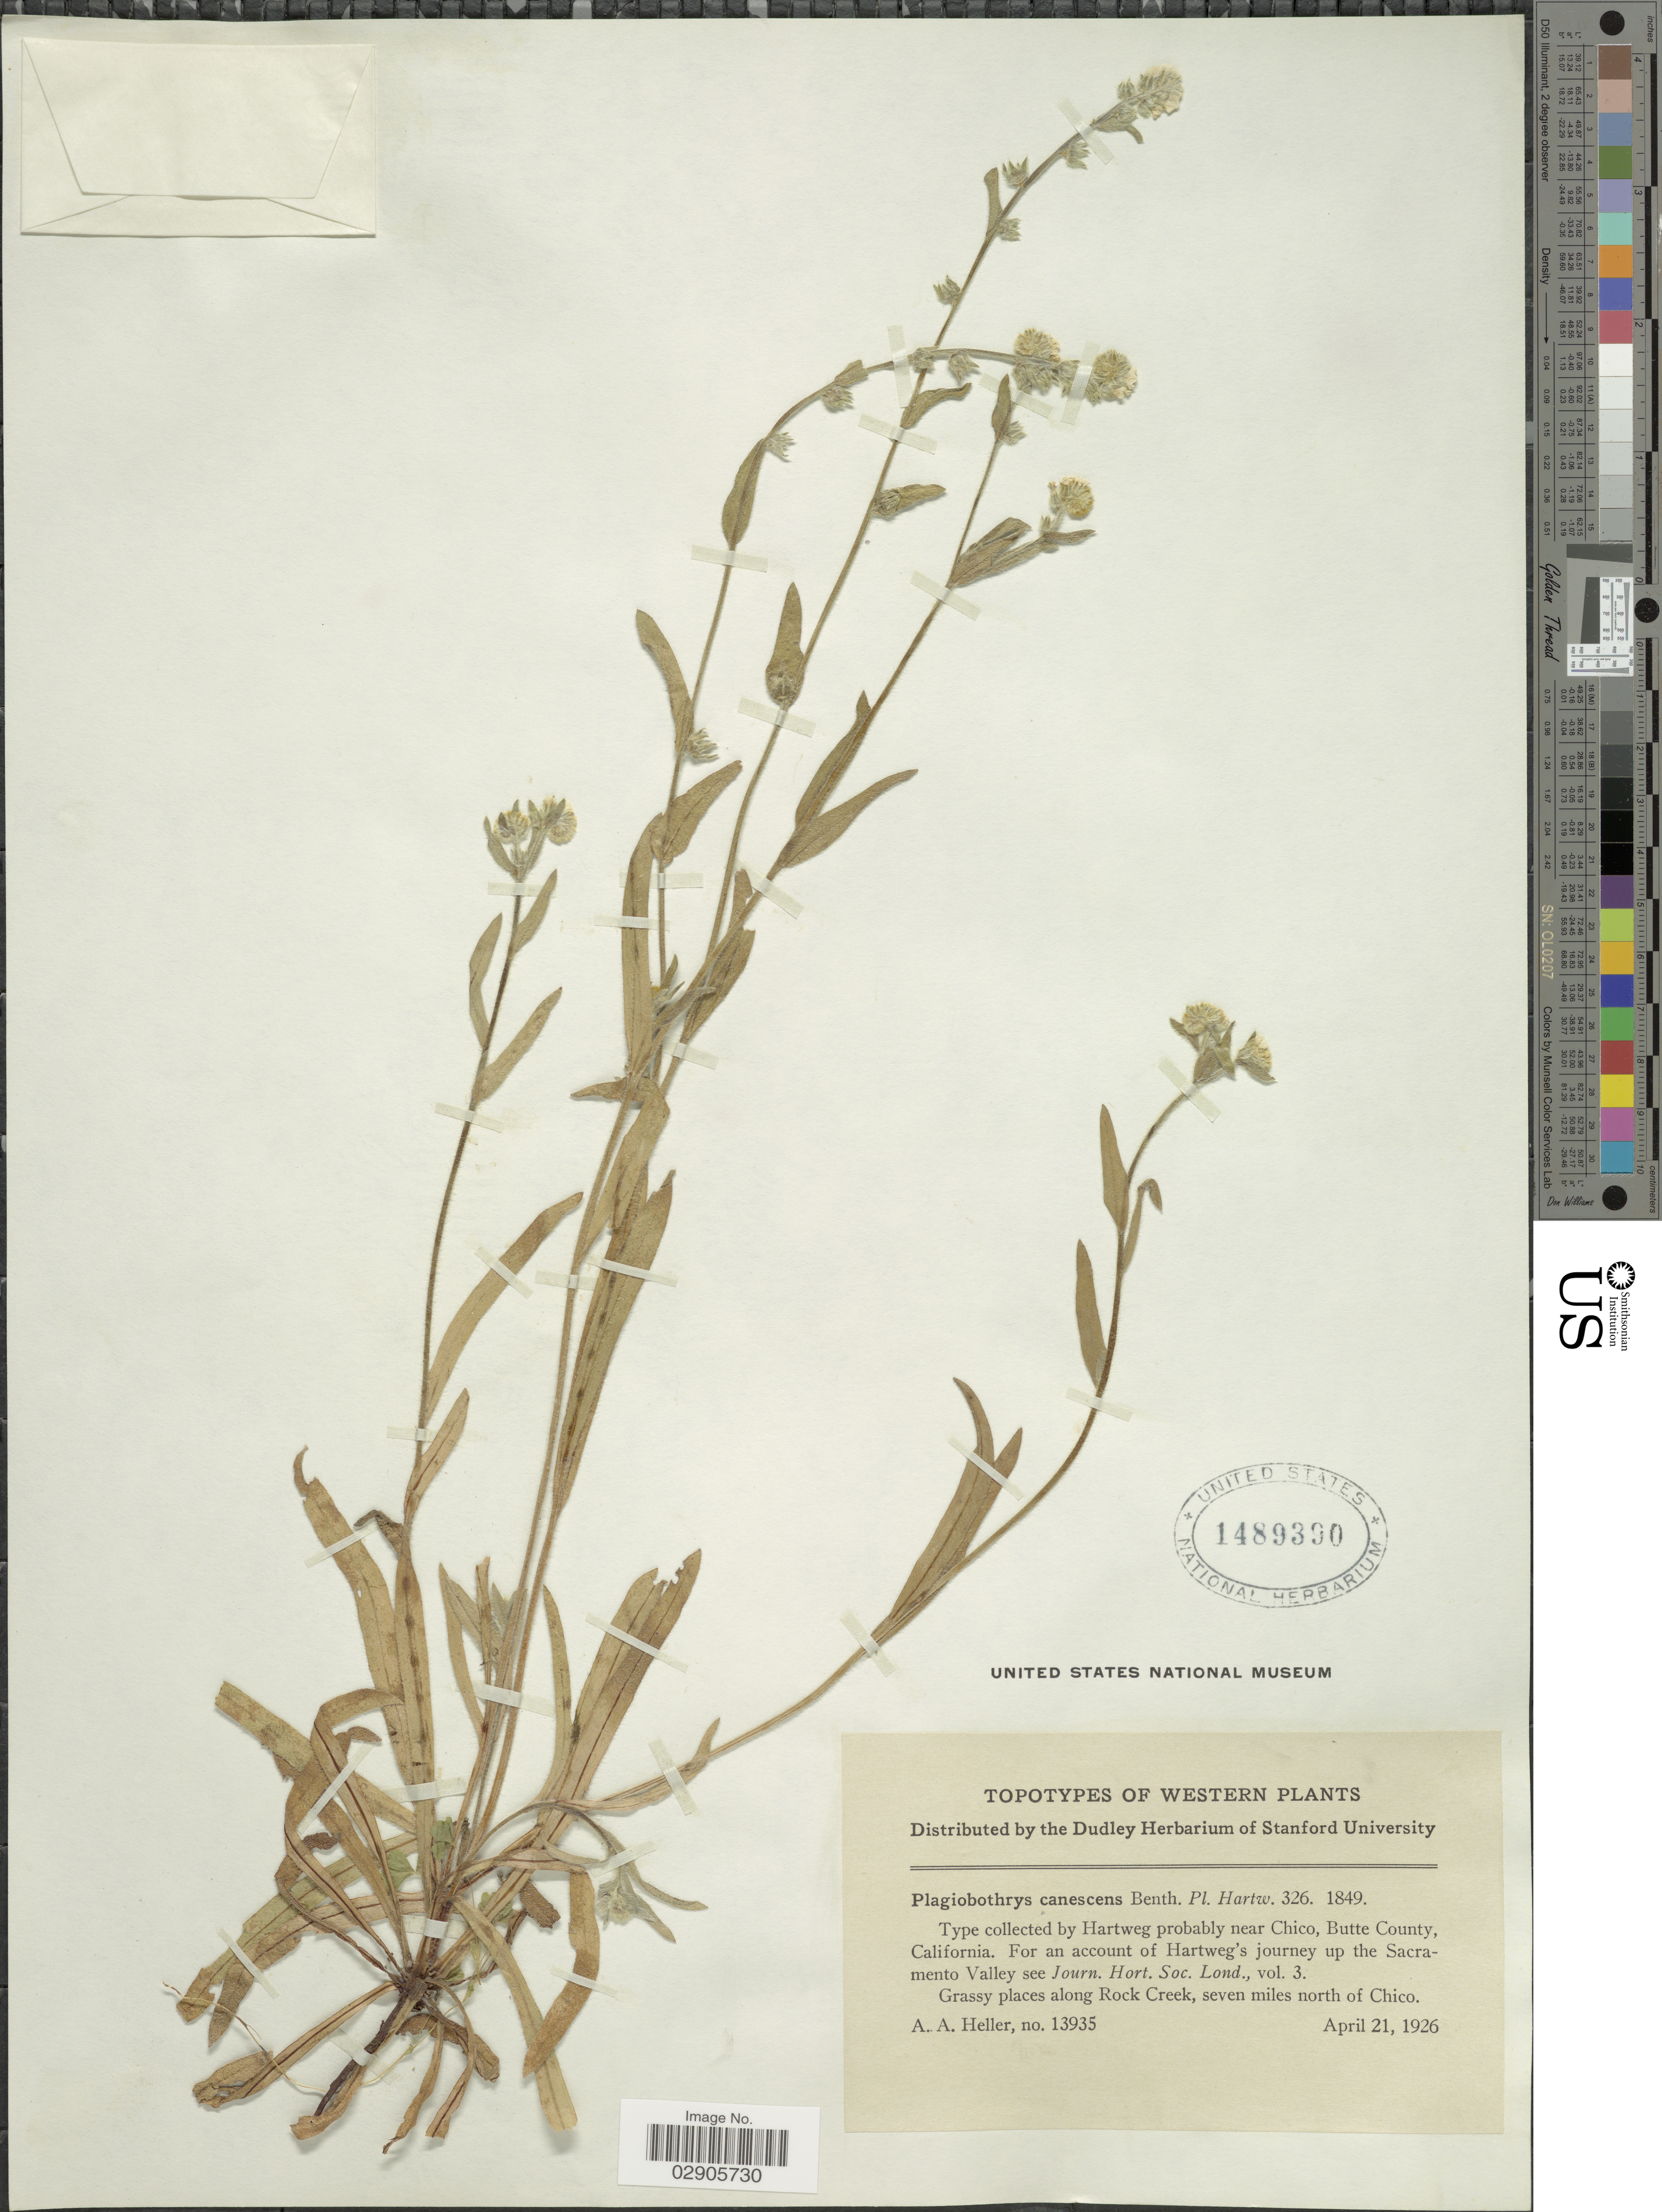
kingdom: Plantae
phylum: Tracheophyta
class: Magnoliopsida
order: Boraginales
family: Boraginaceae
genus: Plagiobothrys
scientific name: Plagiobothrys canescens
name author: Benth.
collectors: A. A. Heller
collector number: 13935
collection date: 1926-04-21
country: United States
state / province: California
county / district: Butte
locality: Grassy places along Rock Creek, seven miles north of Chico.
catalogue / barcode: US 1489390